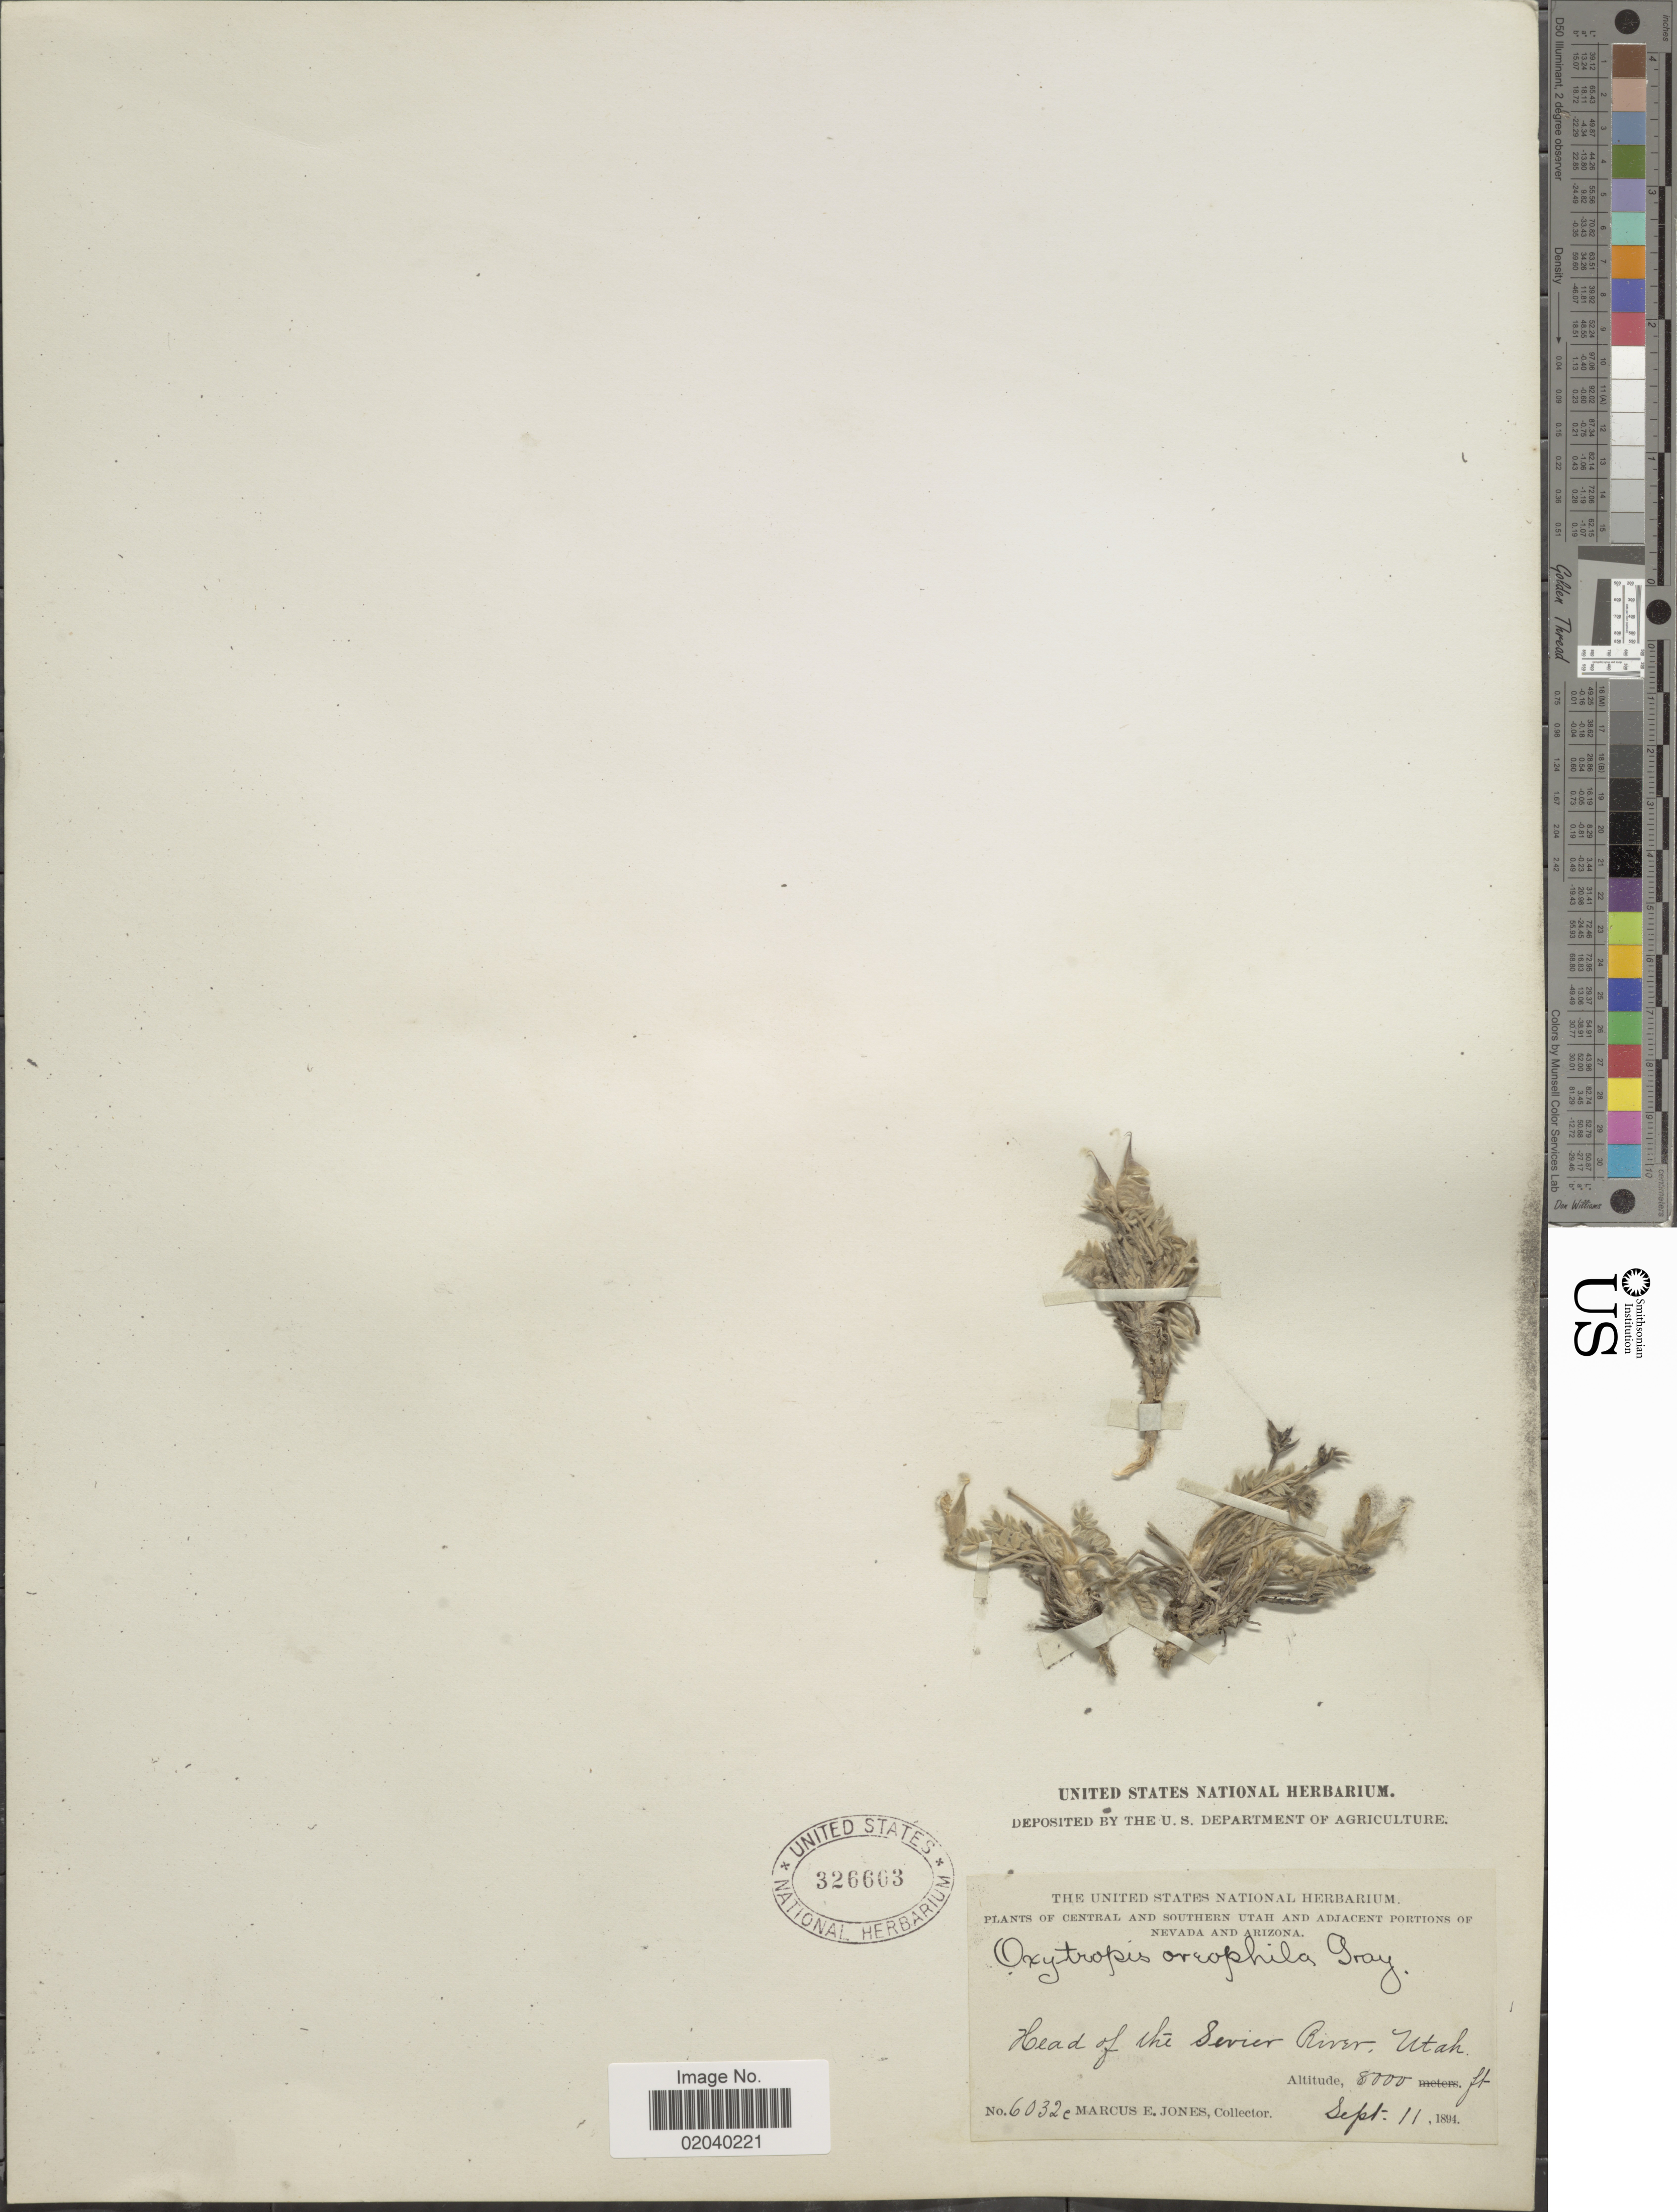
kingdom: Plantae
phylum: Tracheophyta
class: Magnoliopsida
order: Fabales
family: Fabaceae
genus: Oxytropis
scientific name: Oxytropis oreophila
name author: A. Gray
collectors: M. E. Jones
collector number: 6032c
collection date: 1894-09-11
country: United States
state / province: Utah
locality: Central and Southern Utah and Adjacent Portions of Nevada and Arizona, Head of the Sevier River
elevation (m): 2438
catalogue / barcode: US 326603